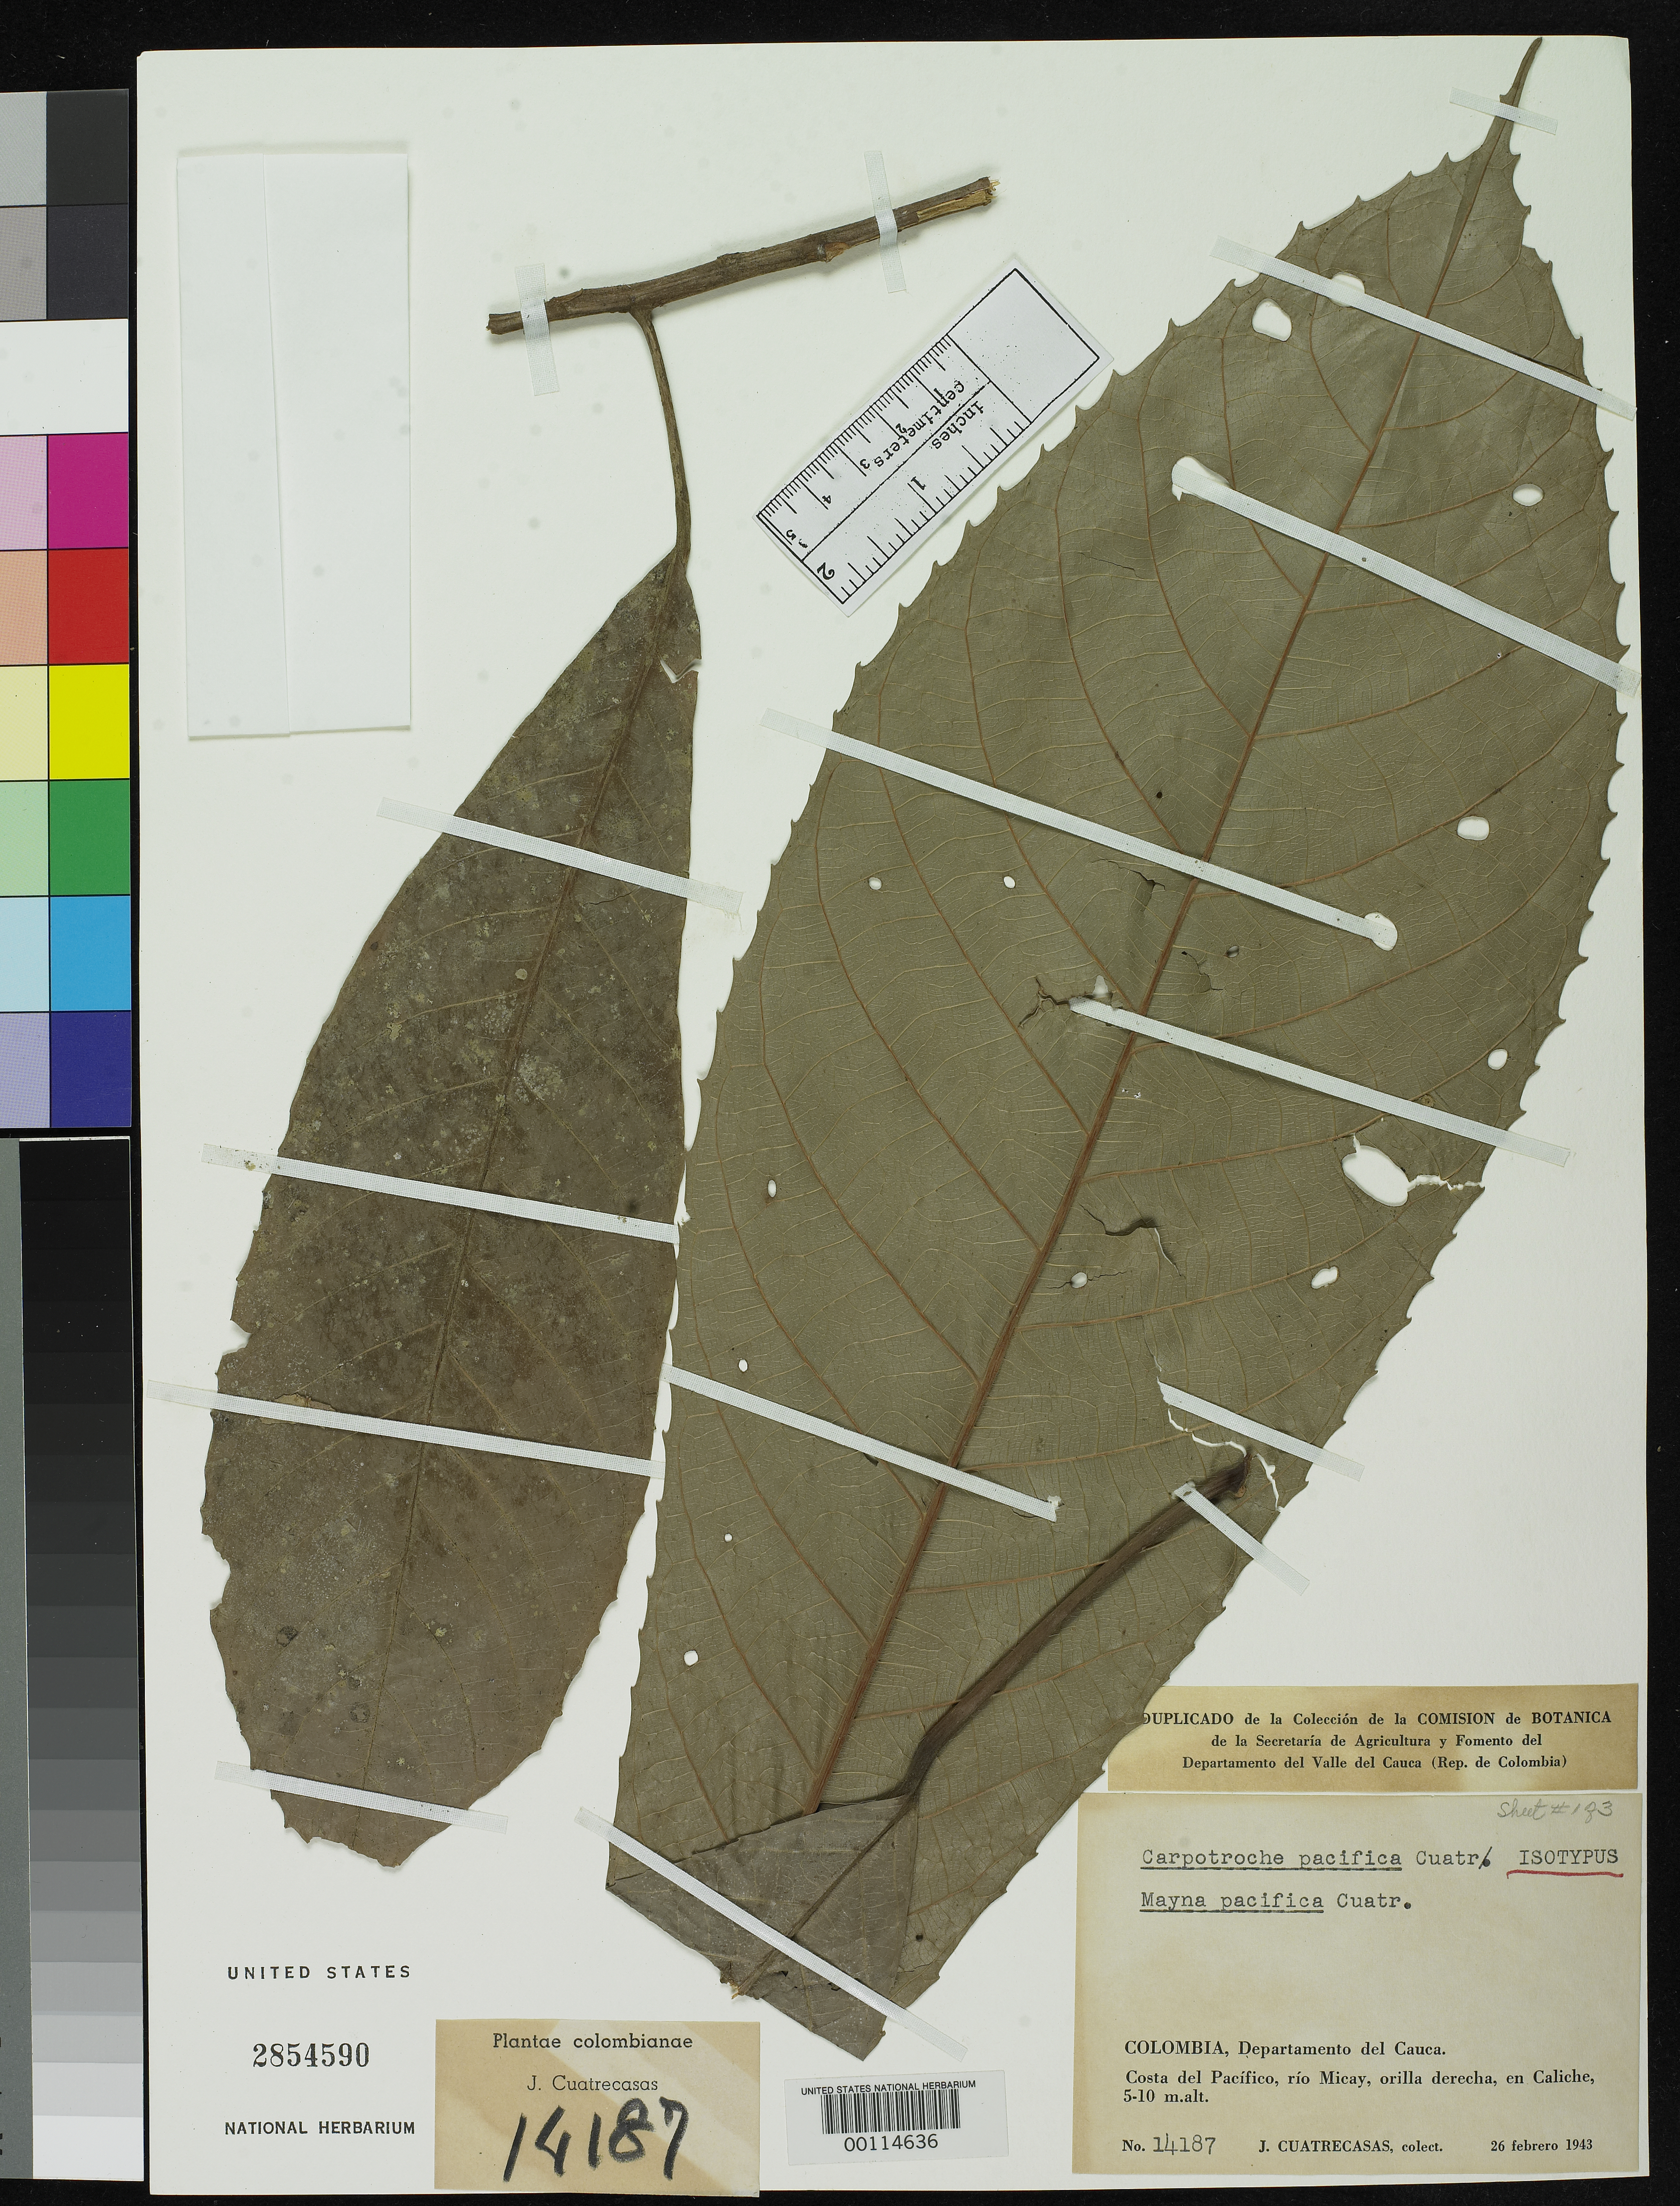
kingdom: Plantae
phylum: Tracheophyta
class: Magnoliopsida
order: Malpighiales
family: Achariaceae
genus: Mayna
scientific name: Mayna pacifica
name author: Cuatrec.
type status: Isotype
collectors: J. Cuatrecasas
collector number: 14187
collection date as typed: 26 Feb 1943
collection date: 1943-02-26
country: Colombia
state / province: Cauca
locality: Pacific Coast, Rio Micay, in Caliche.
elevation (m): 5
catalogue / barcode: US 2854590